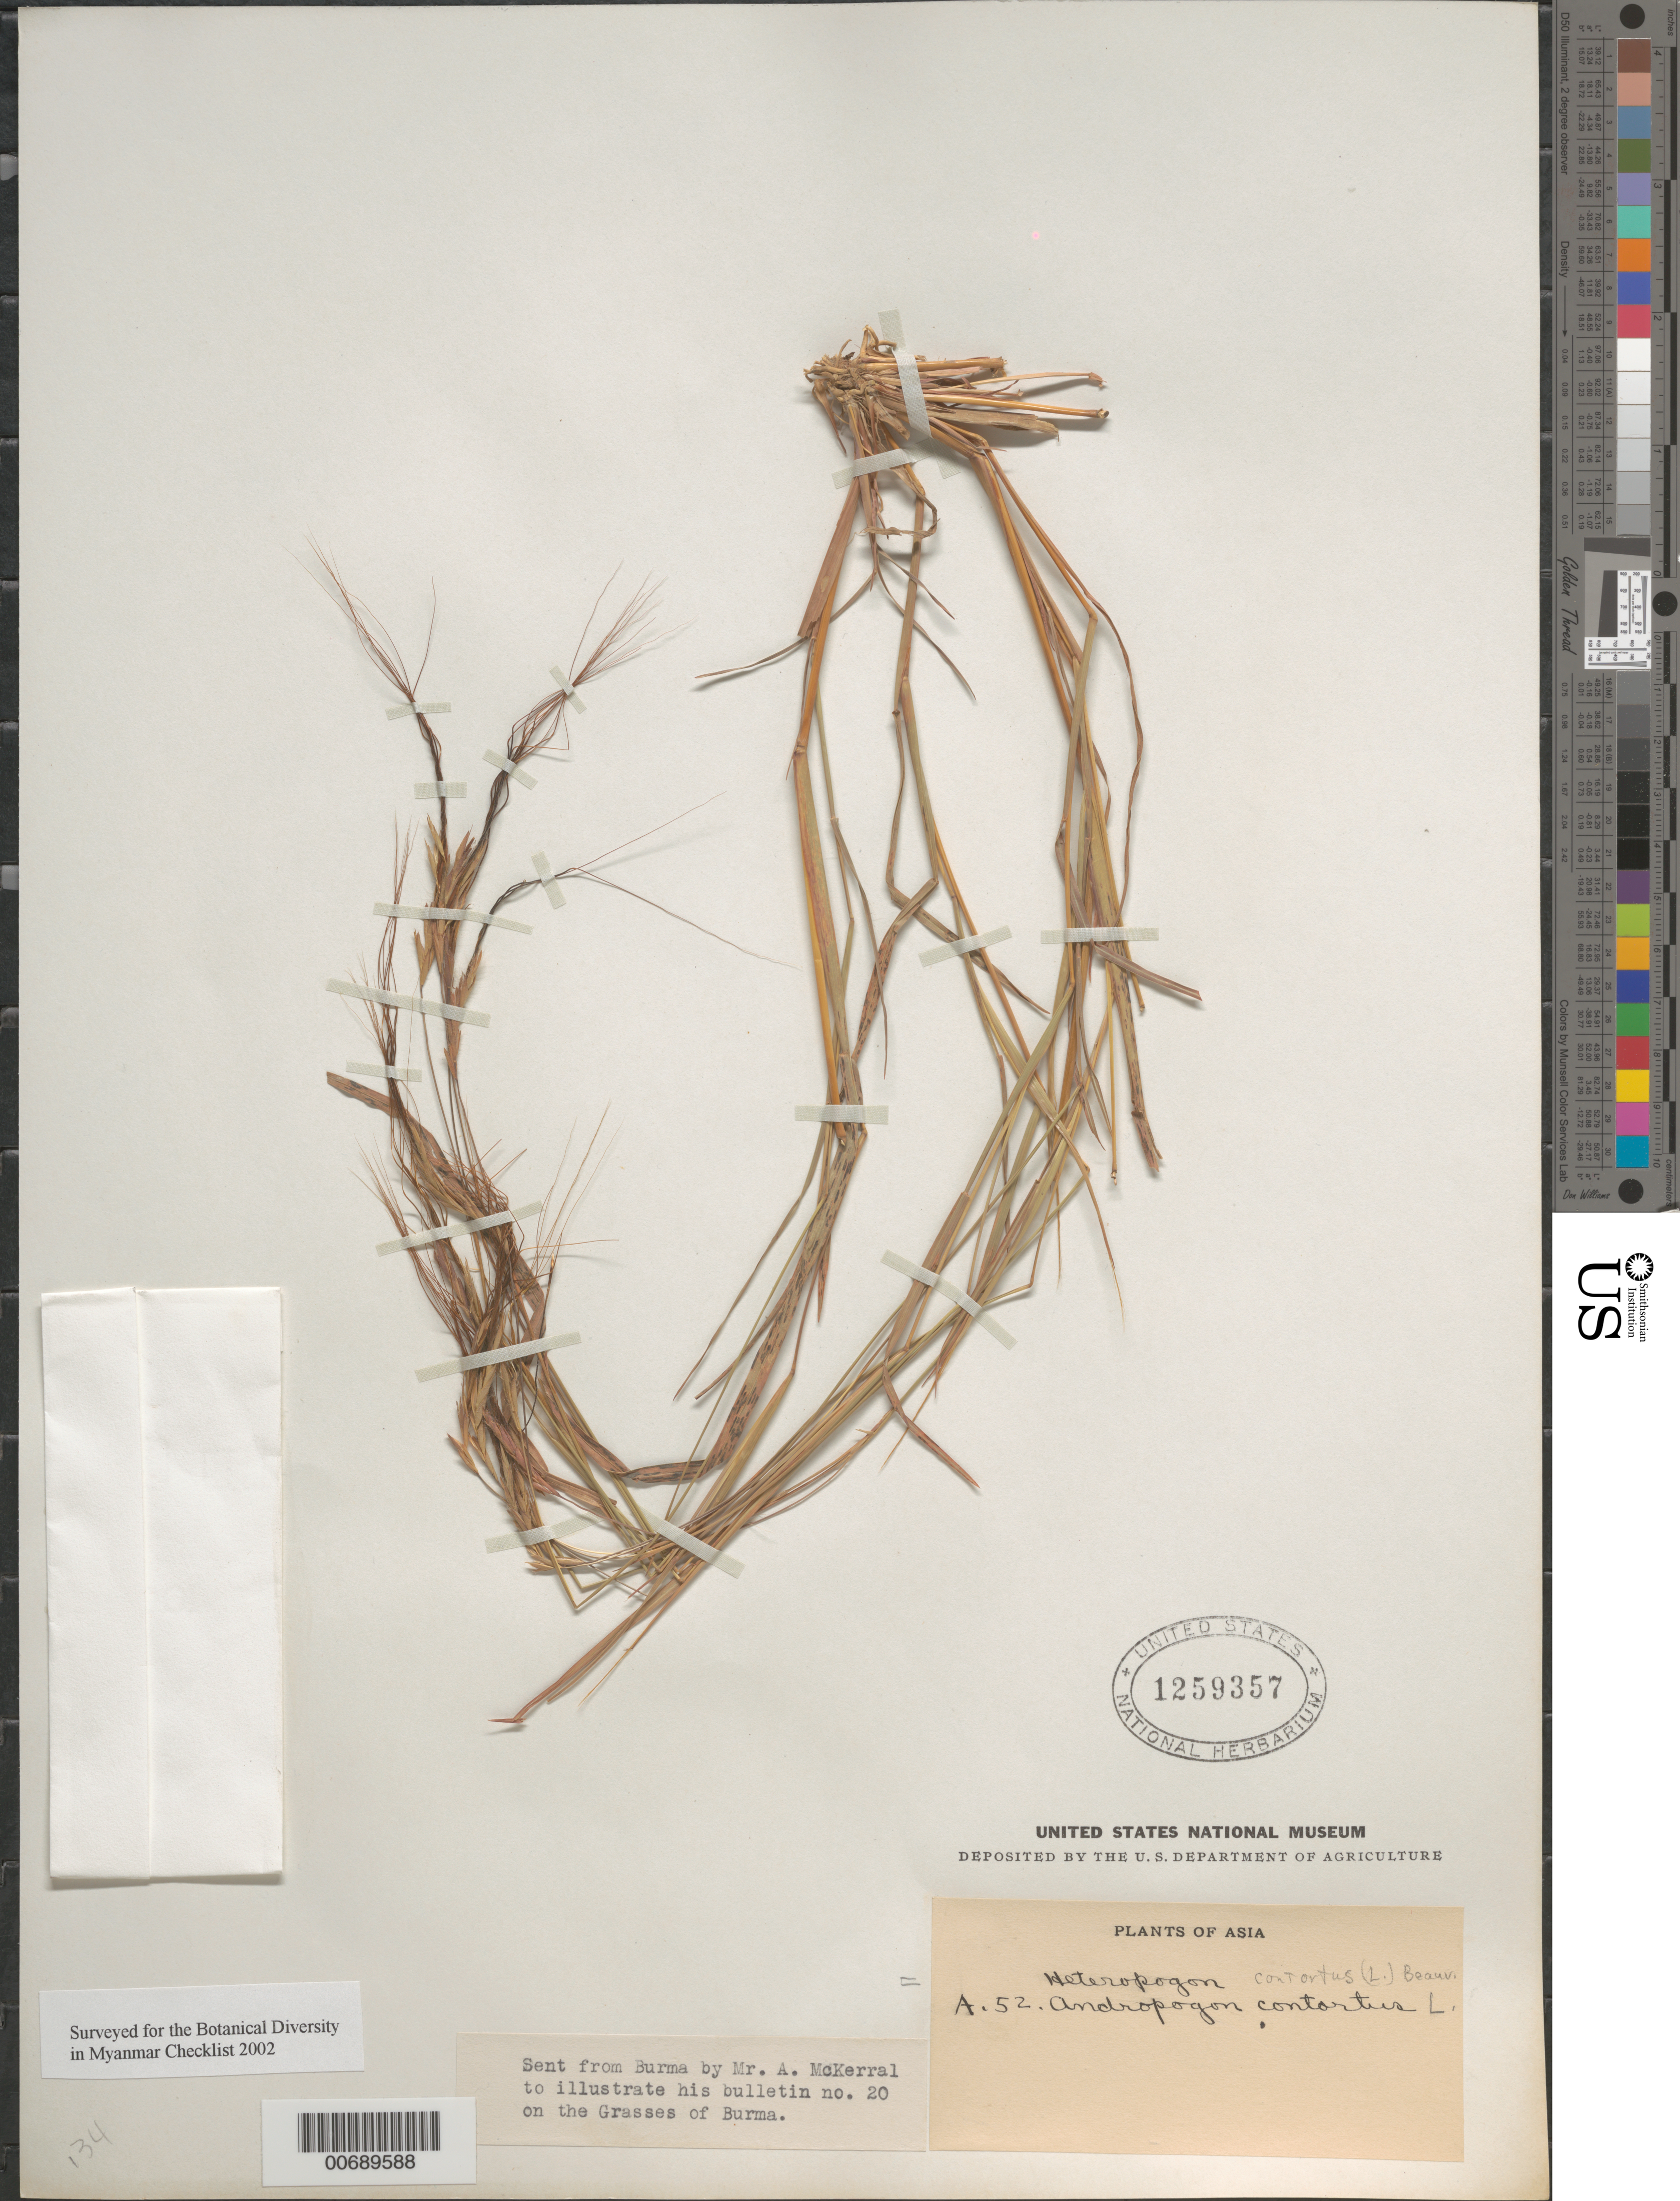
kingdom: Plantae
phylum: Tracheophyta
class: Liliopsida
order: Poales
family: Poaceae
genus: Heteropogon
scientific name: Heteropogon contortus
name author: (L.) P. Beauv. ex Roem. & Schult.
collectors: A. McKerral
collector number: A52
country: Myanmar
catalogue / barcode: US 1259357